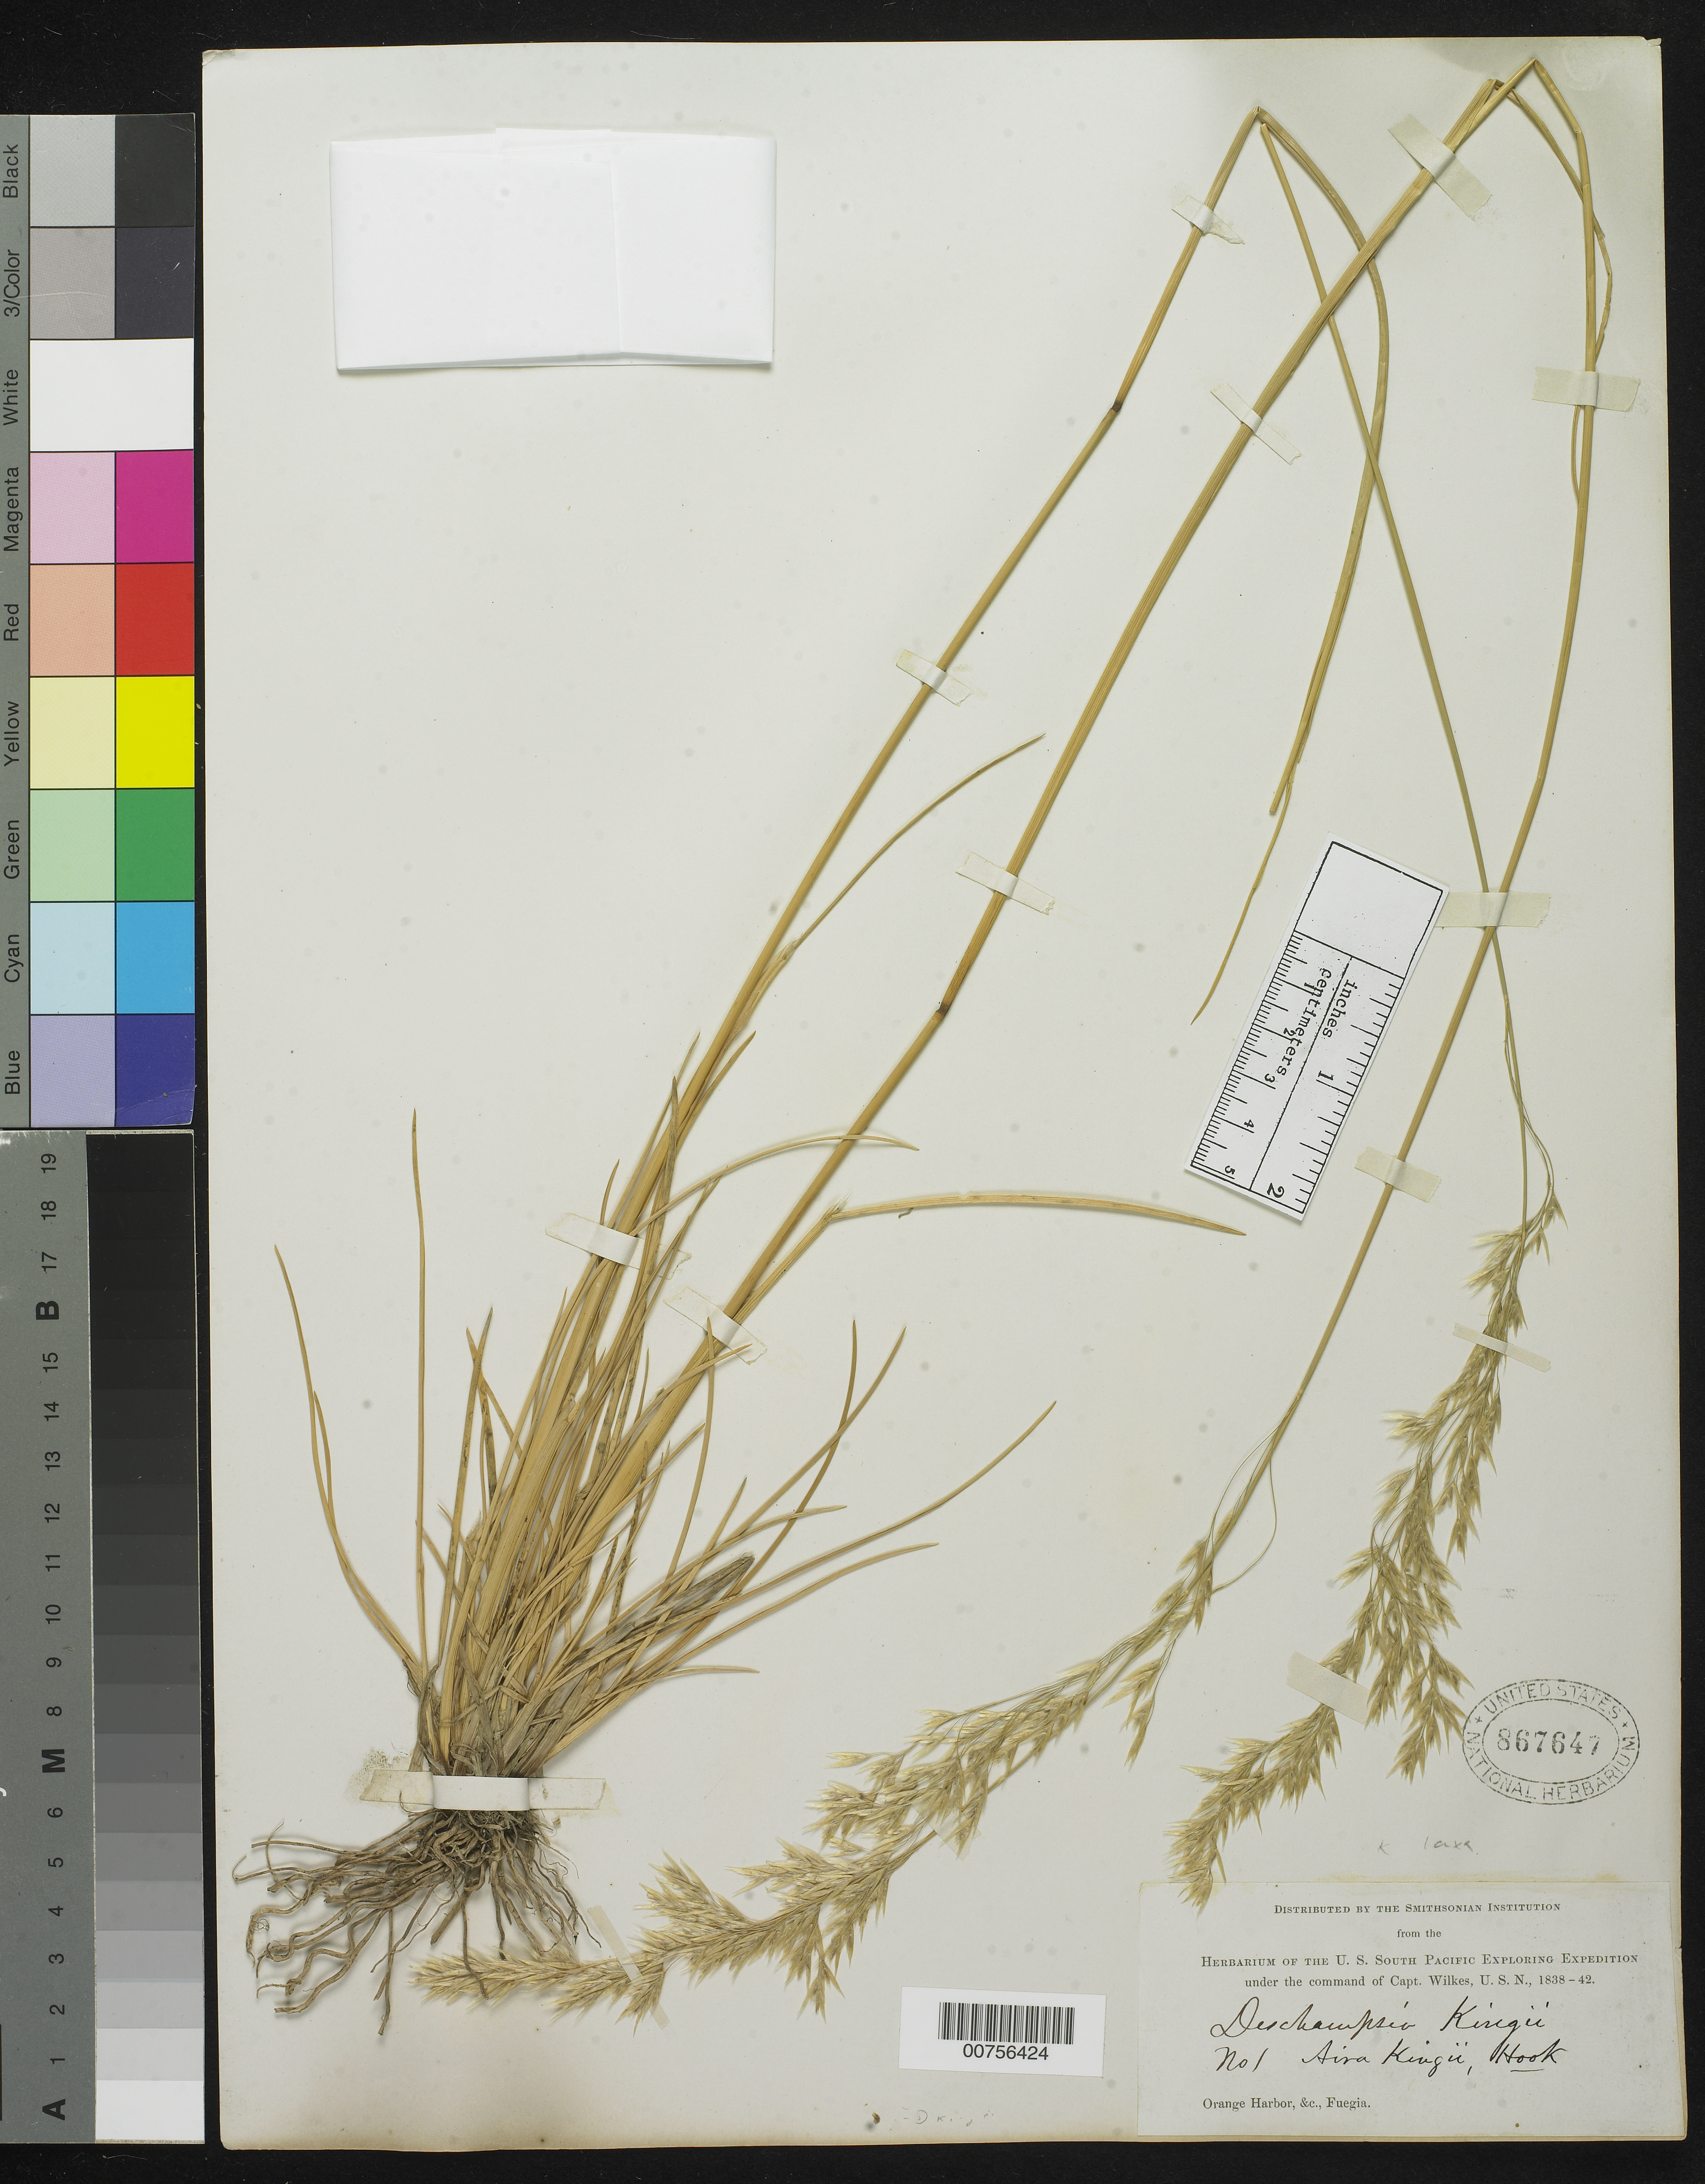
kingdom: Plantae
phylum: Tracheophyta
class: Liliopsida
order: Poales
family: Poaceae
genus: Deschampsia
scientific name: Deschampsia kingii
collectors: Wilkes Explor. Exped.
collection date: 1838/1842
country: Argentina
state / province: Tierra del Fuego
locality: Orange Harbor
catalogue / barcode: US 867647